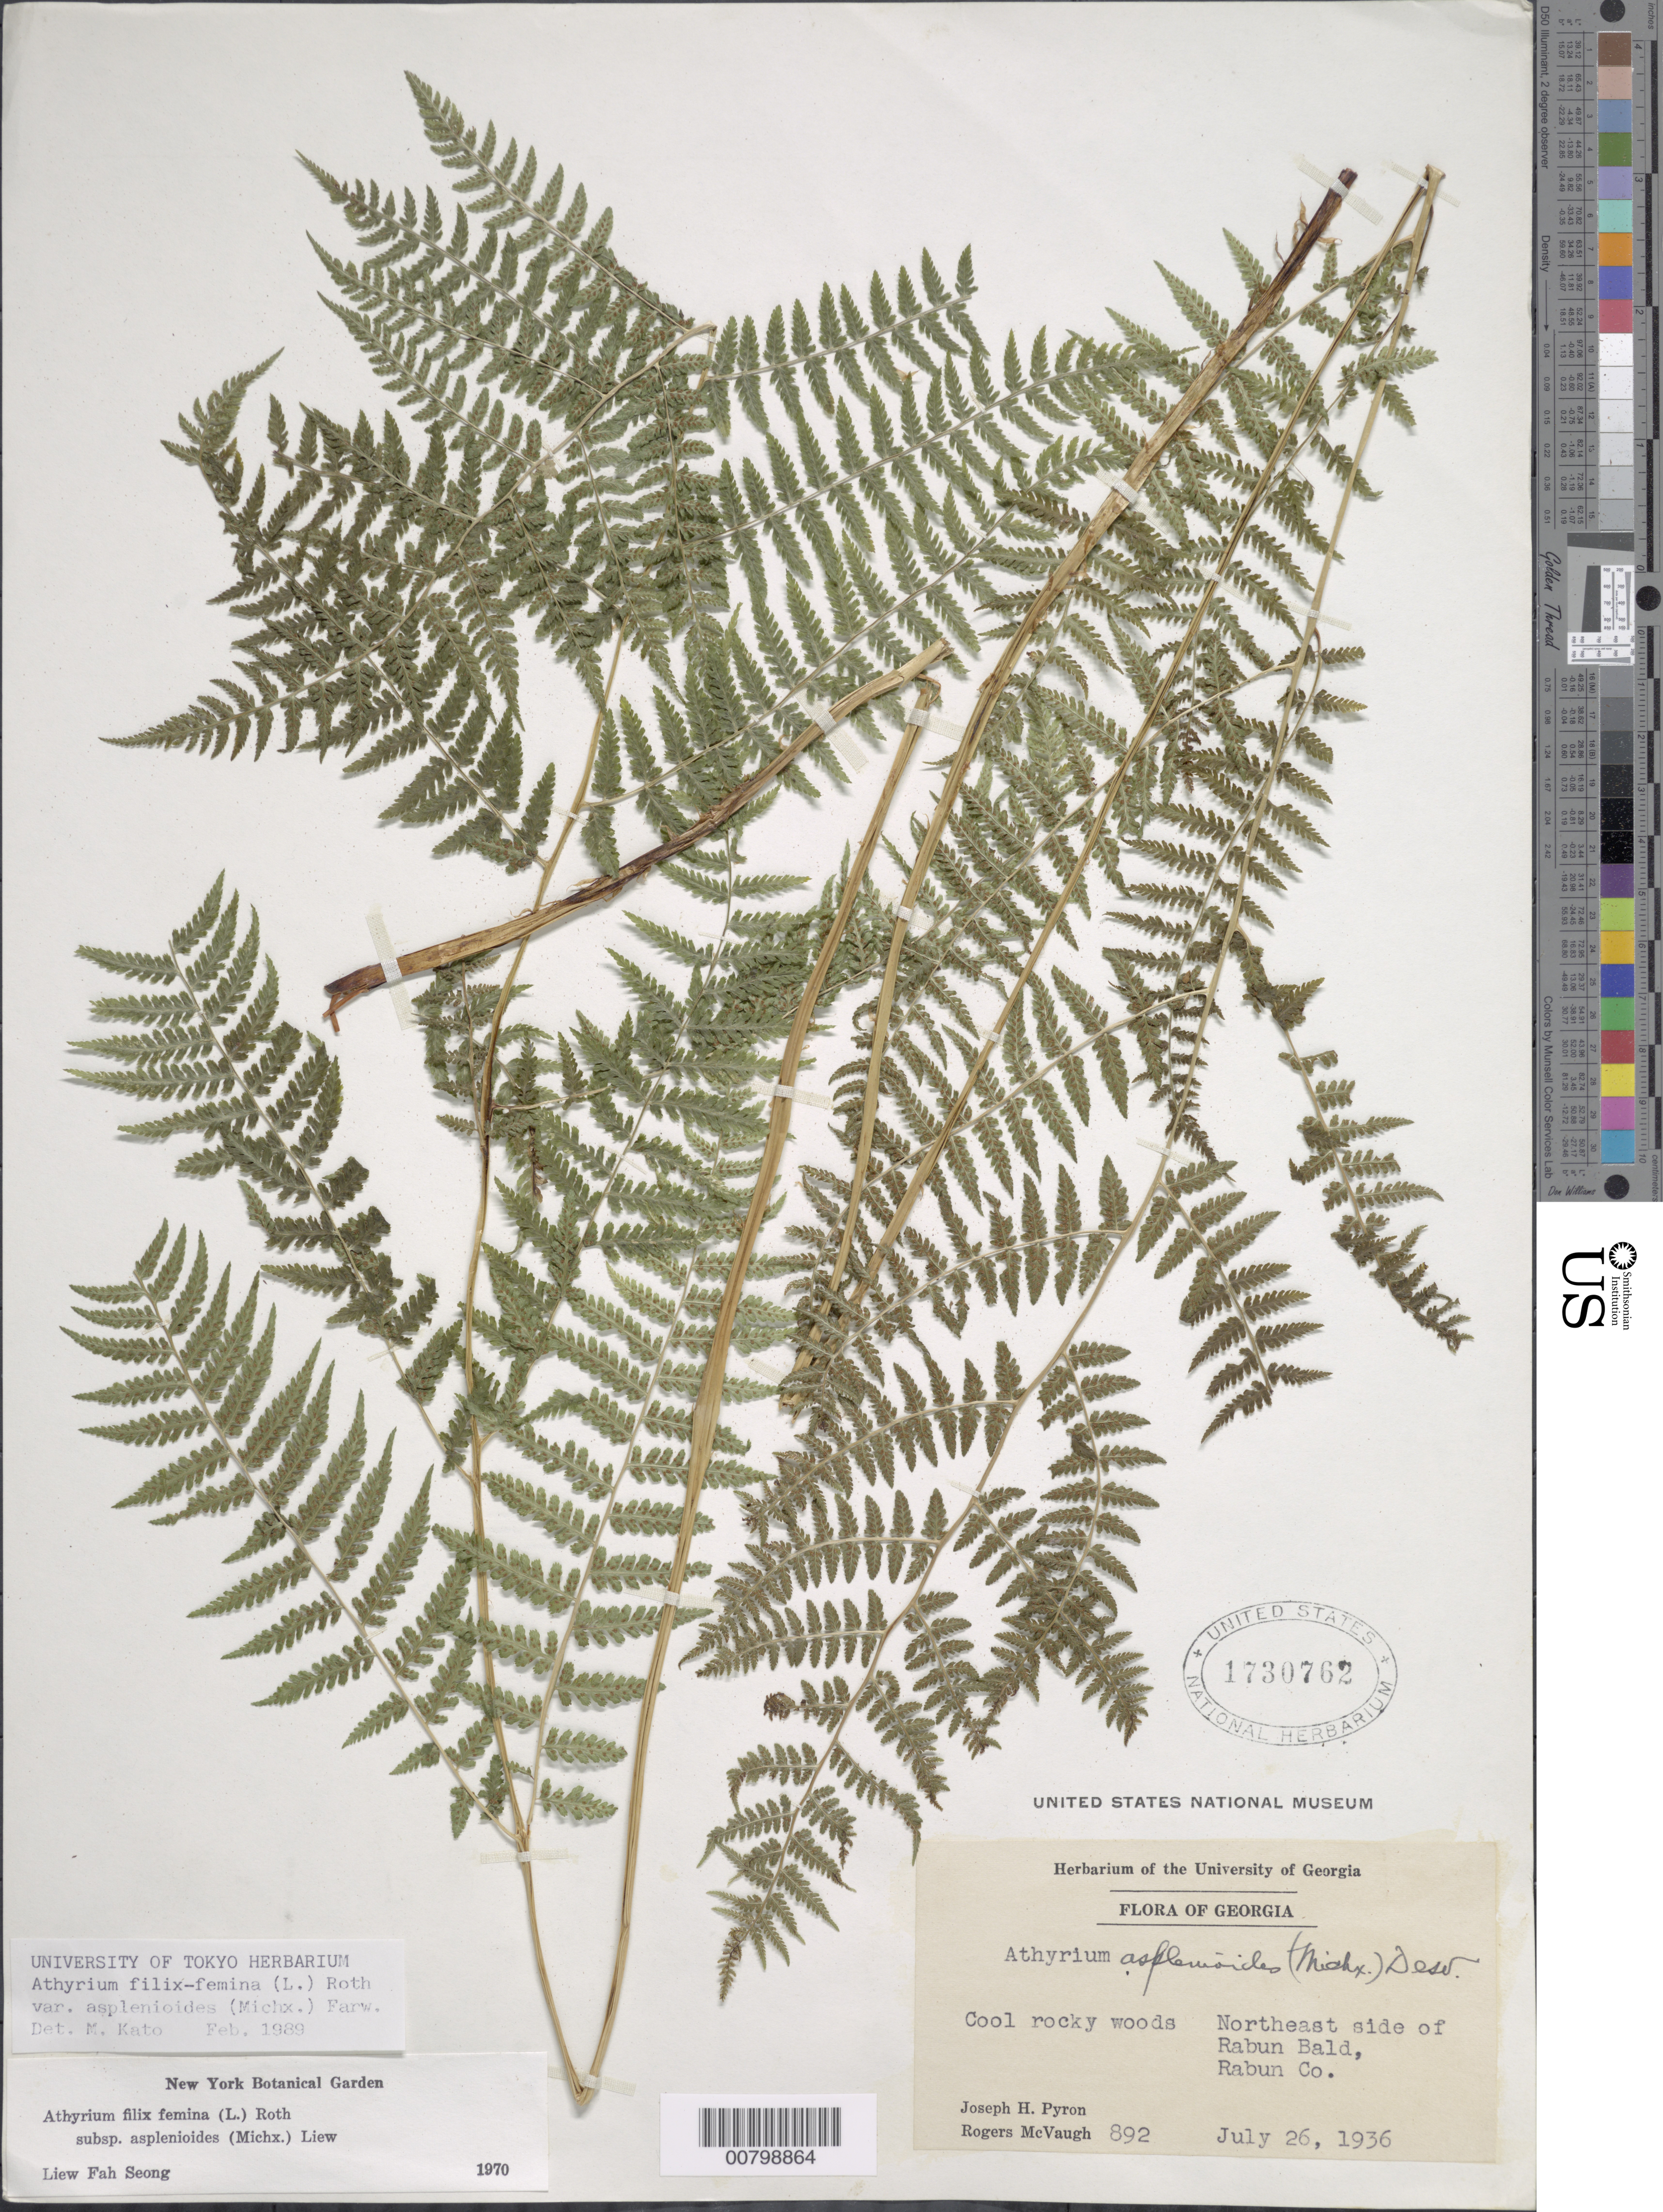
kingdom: Plantae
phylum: Tracheophyta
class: Polypodiopsida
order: Polypodiales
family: Athyriaceae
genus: Athyrium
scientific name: Athyrium filix-femina subsp. asplenioides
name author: (Michx.) Hultén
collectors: J. H. Pyron & R. McVaugh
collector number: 892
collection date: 1936-07-26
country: United States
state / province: Georgia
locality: Northeast side of Rabun Bald, Rabun Co.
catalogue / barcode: US 1730762